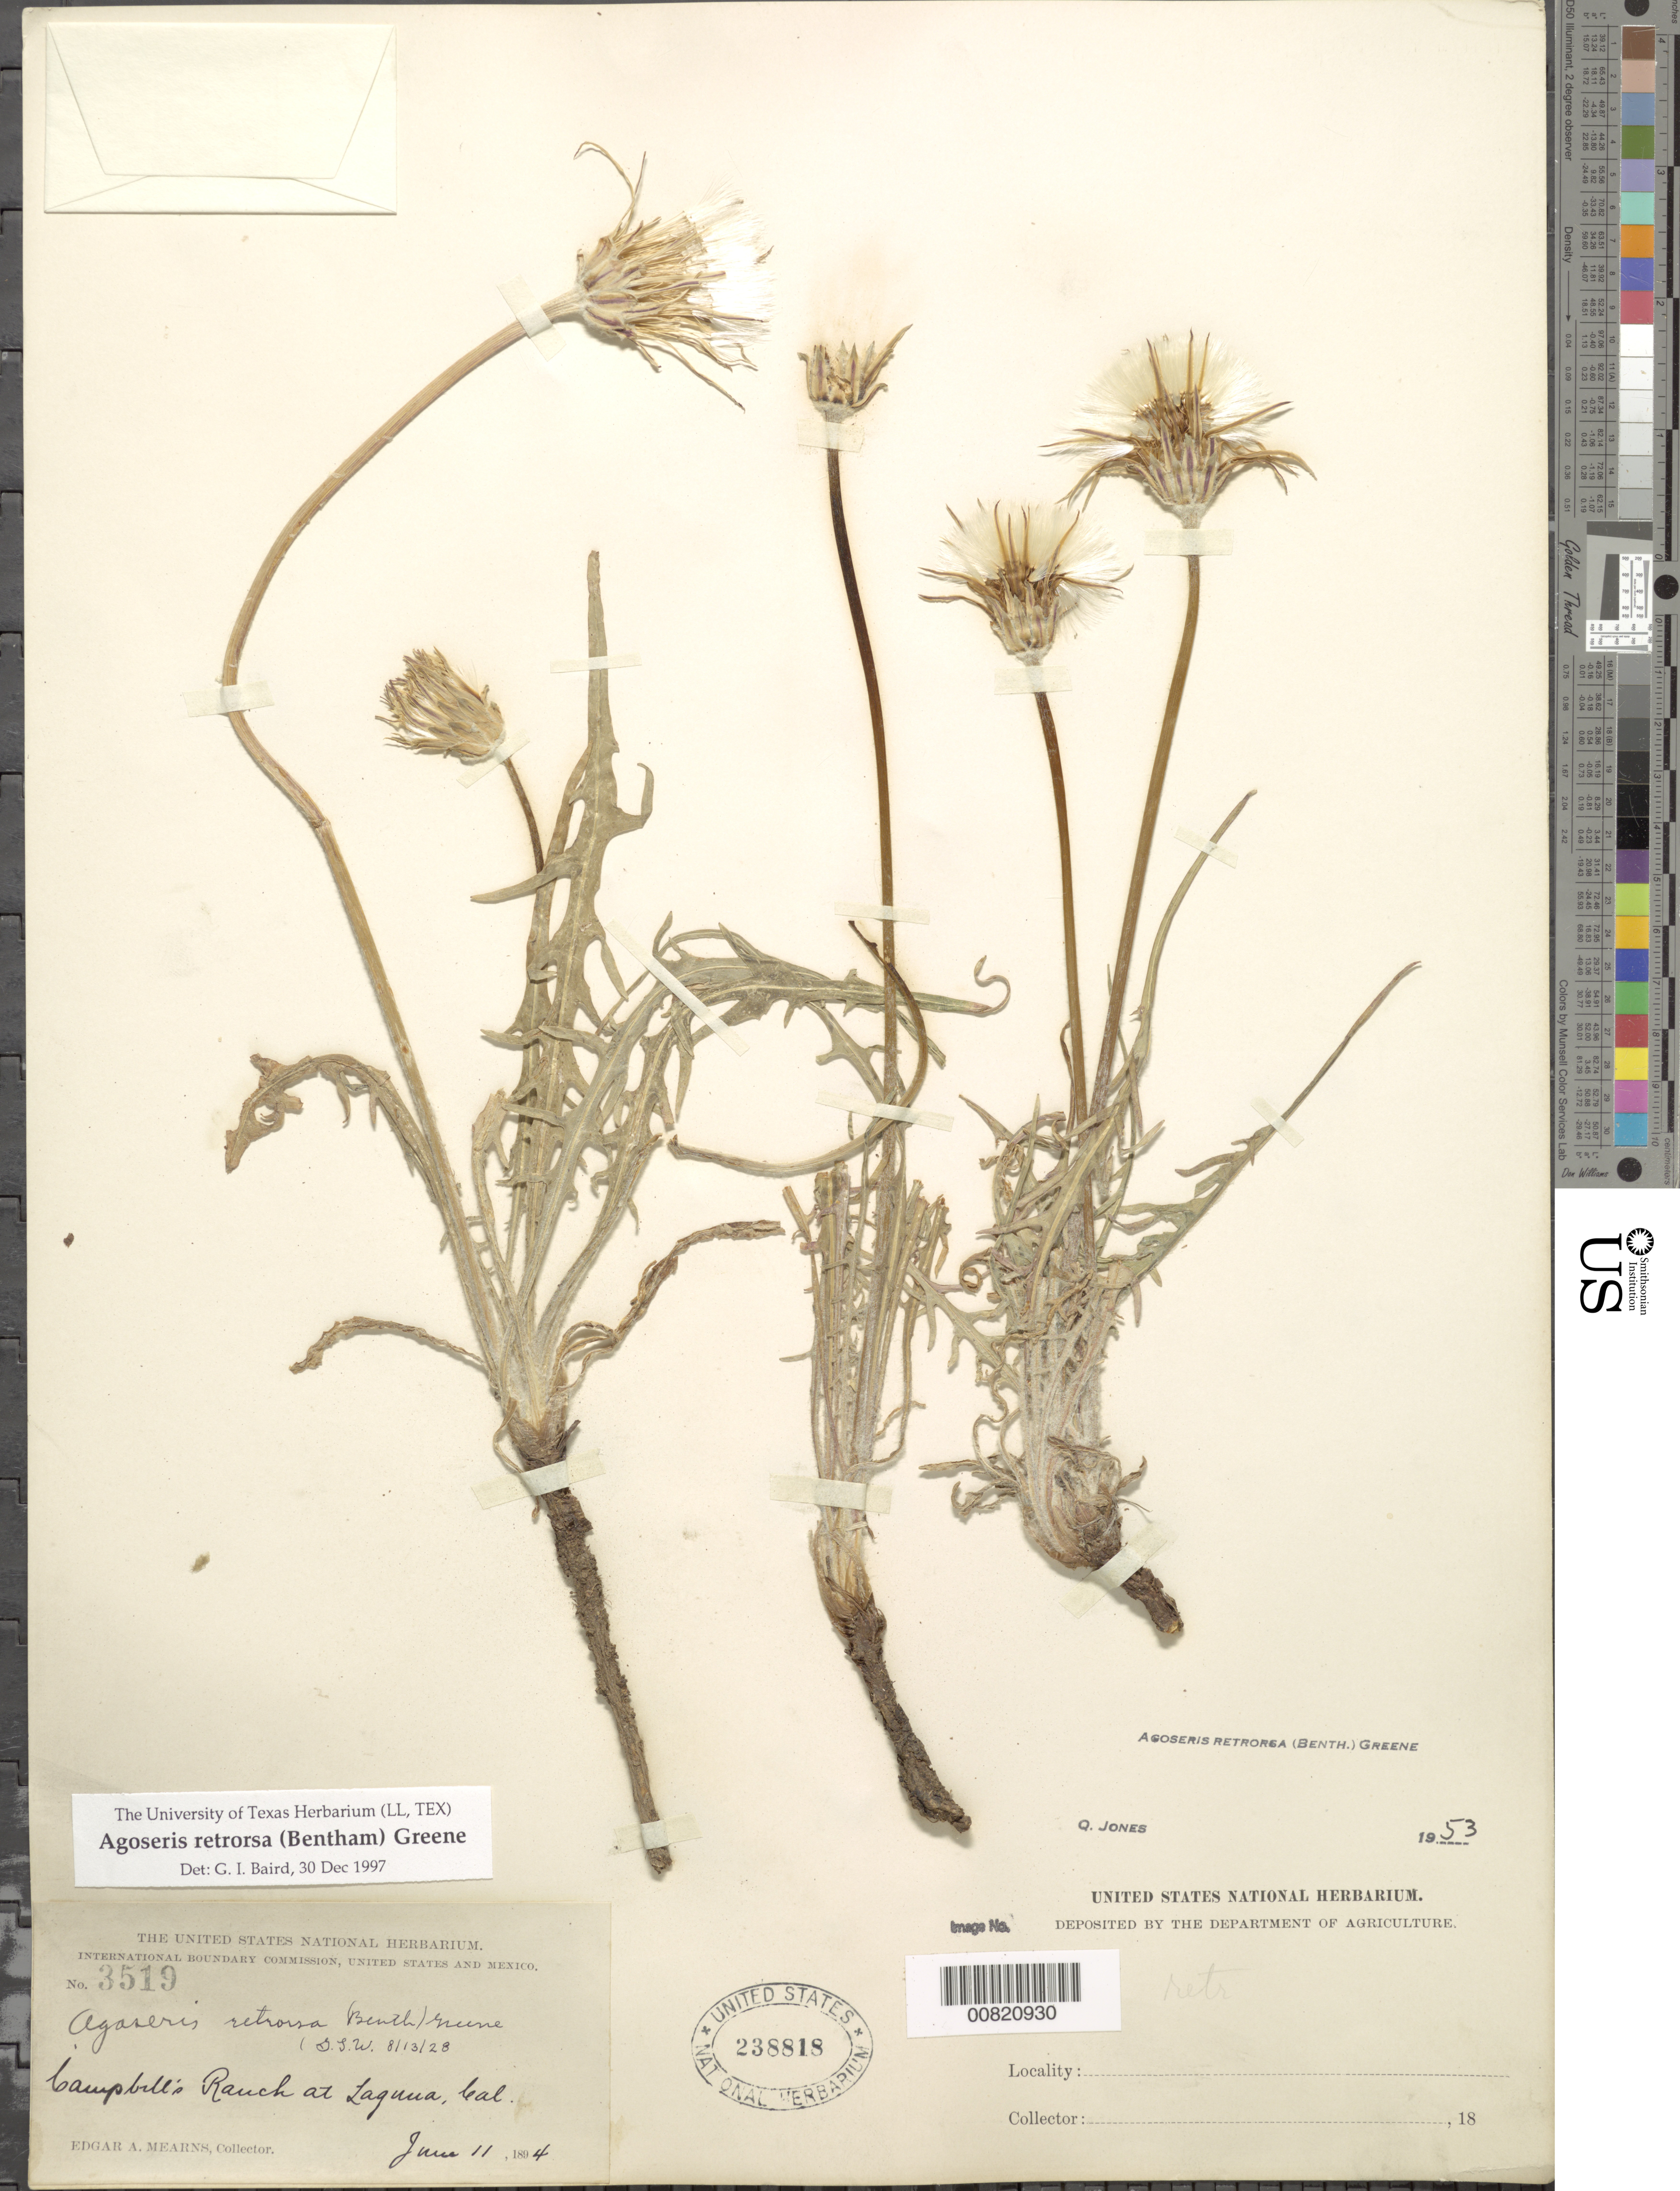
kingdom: Plantae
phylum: Tracheophyta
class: Magnoliopsida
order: Asterales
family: Asteraceae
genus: Agoseris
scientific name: Agoseris retrorsa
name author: (Benth.) Greene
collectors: E. A. Mearns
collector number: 3519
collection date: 1894-06-11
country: United States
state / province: California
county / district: Orange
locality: Campbell's ranch at Laguna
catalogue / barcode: US 238818